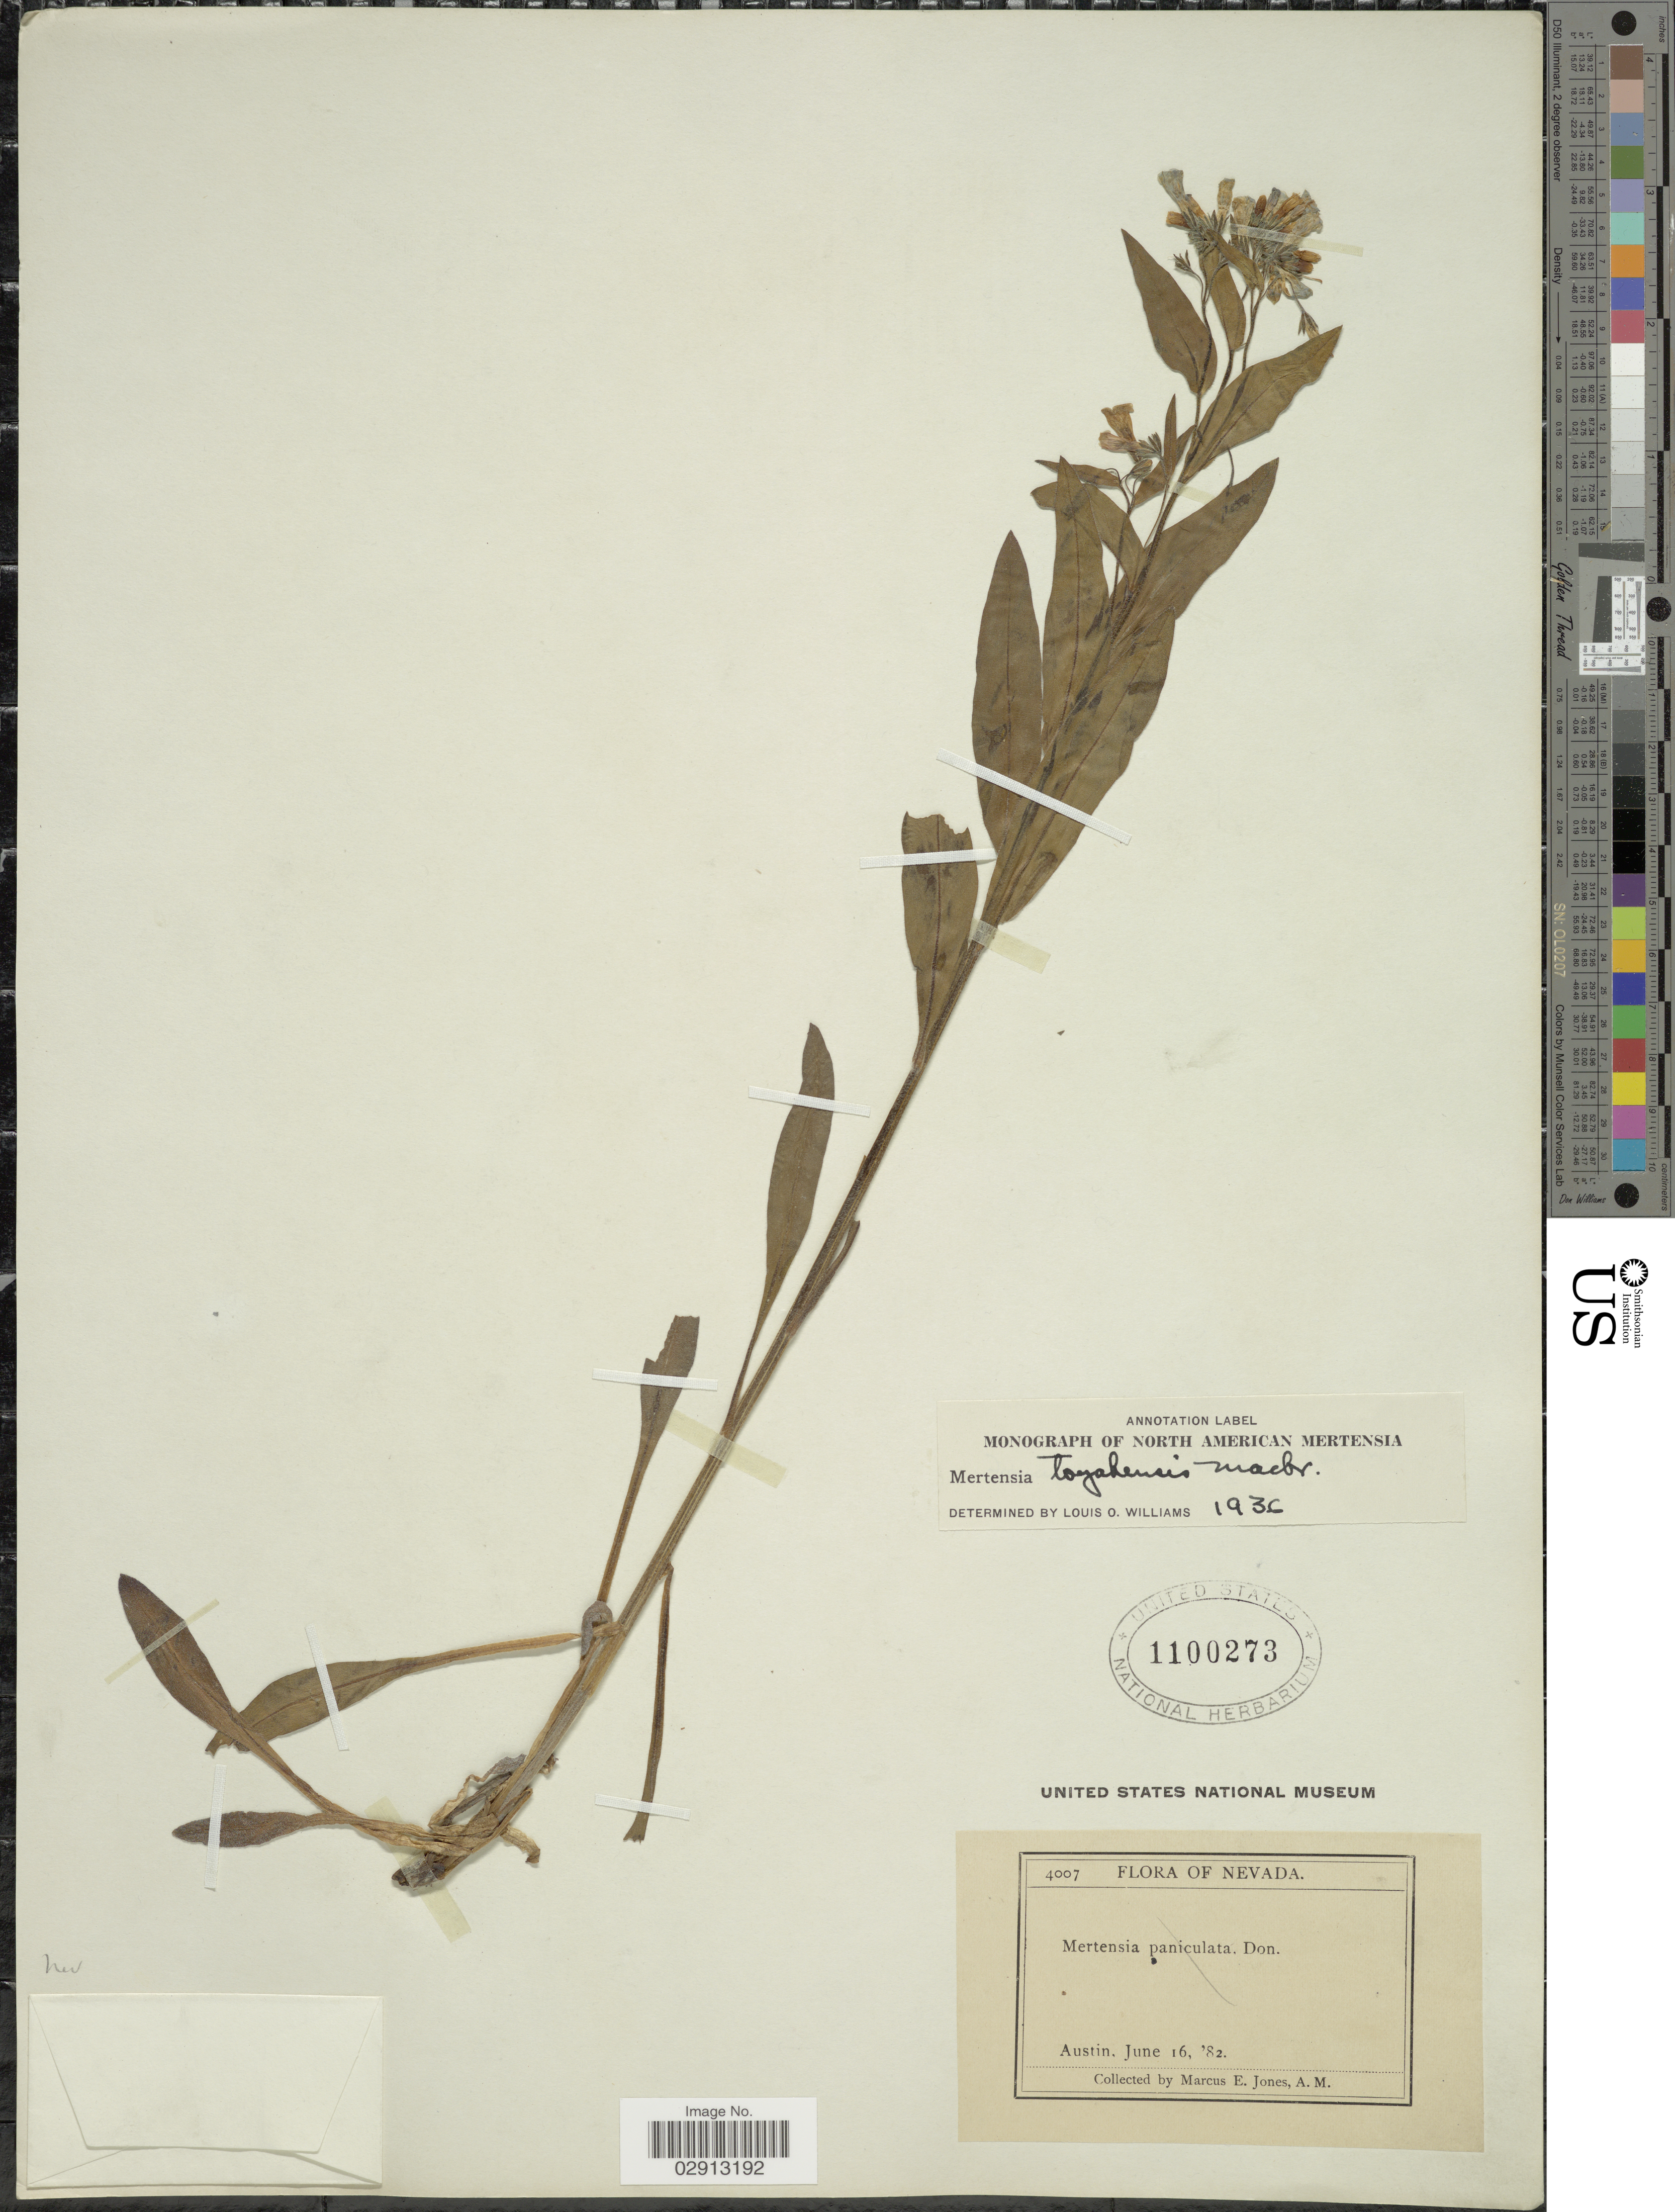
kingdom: Plantae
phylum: Tracheophyta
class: Magnoliopsida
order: Boraginales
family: Boraginaceae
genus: Mertensia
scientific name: Mertensia toyabensis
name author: J.F. Macbr.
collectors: M. E. Jones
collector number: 4007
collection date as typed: Transcribed d/m/y: 16/6/82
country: United States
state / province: Nevada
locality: Austin.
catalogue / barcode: US 1100273